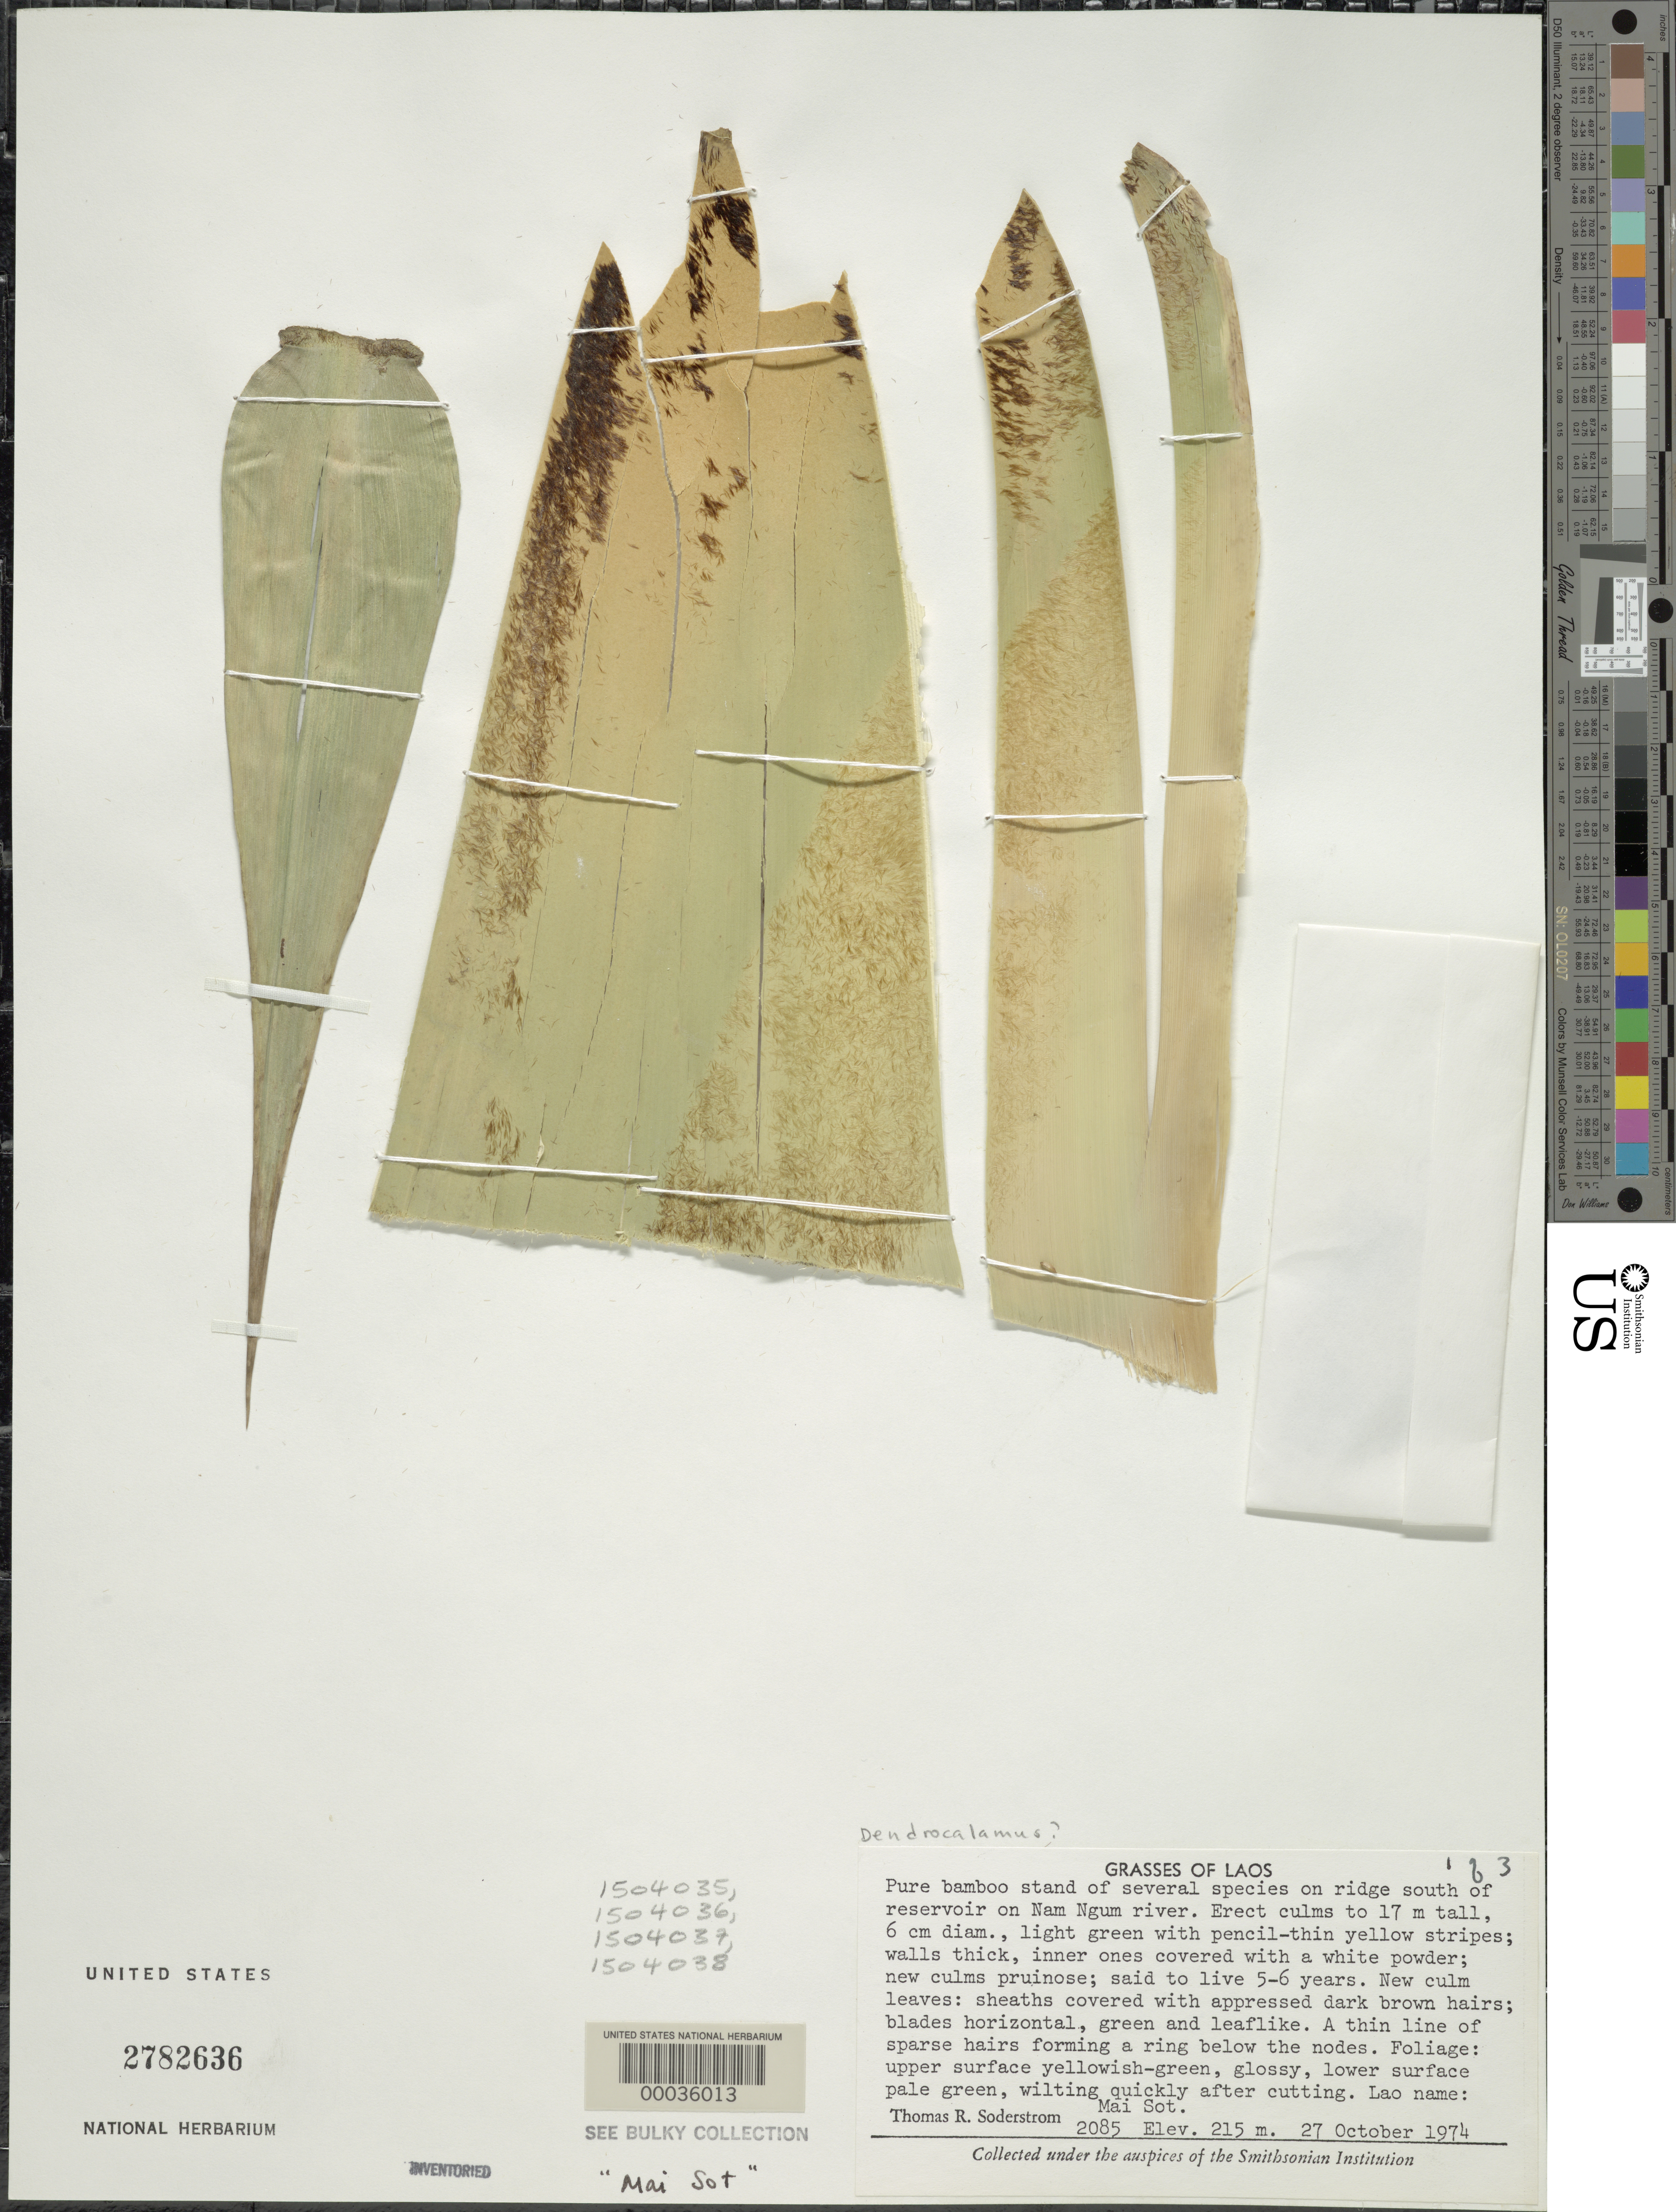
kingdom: Plantae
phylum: Tracheophyta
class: Liliopsida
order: Poales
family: Poaceae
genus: Dendrocalamus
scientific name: Dendrocalamus sp.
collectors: T. R. Soderstrom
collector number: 2085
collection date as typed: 27 Oct 1974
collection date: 1974-10-27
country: Laos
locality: Nam Ngum River, ridge south of reservoir on Nam Ngum River.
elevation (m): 215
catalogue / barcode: US 2782636